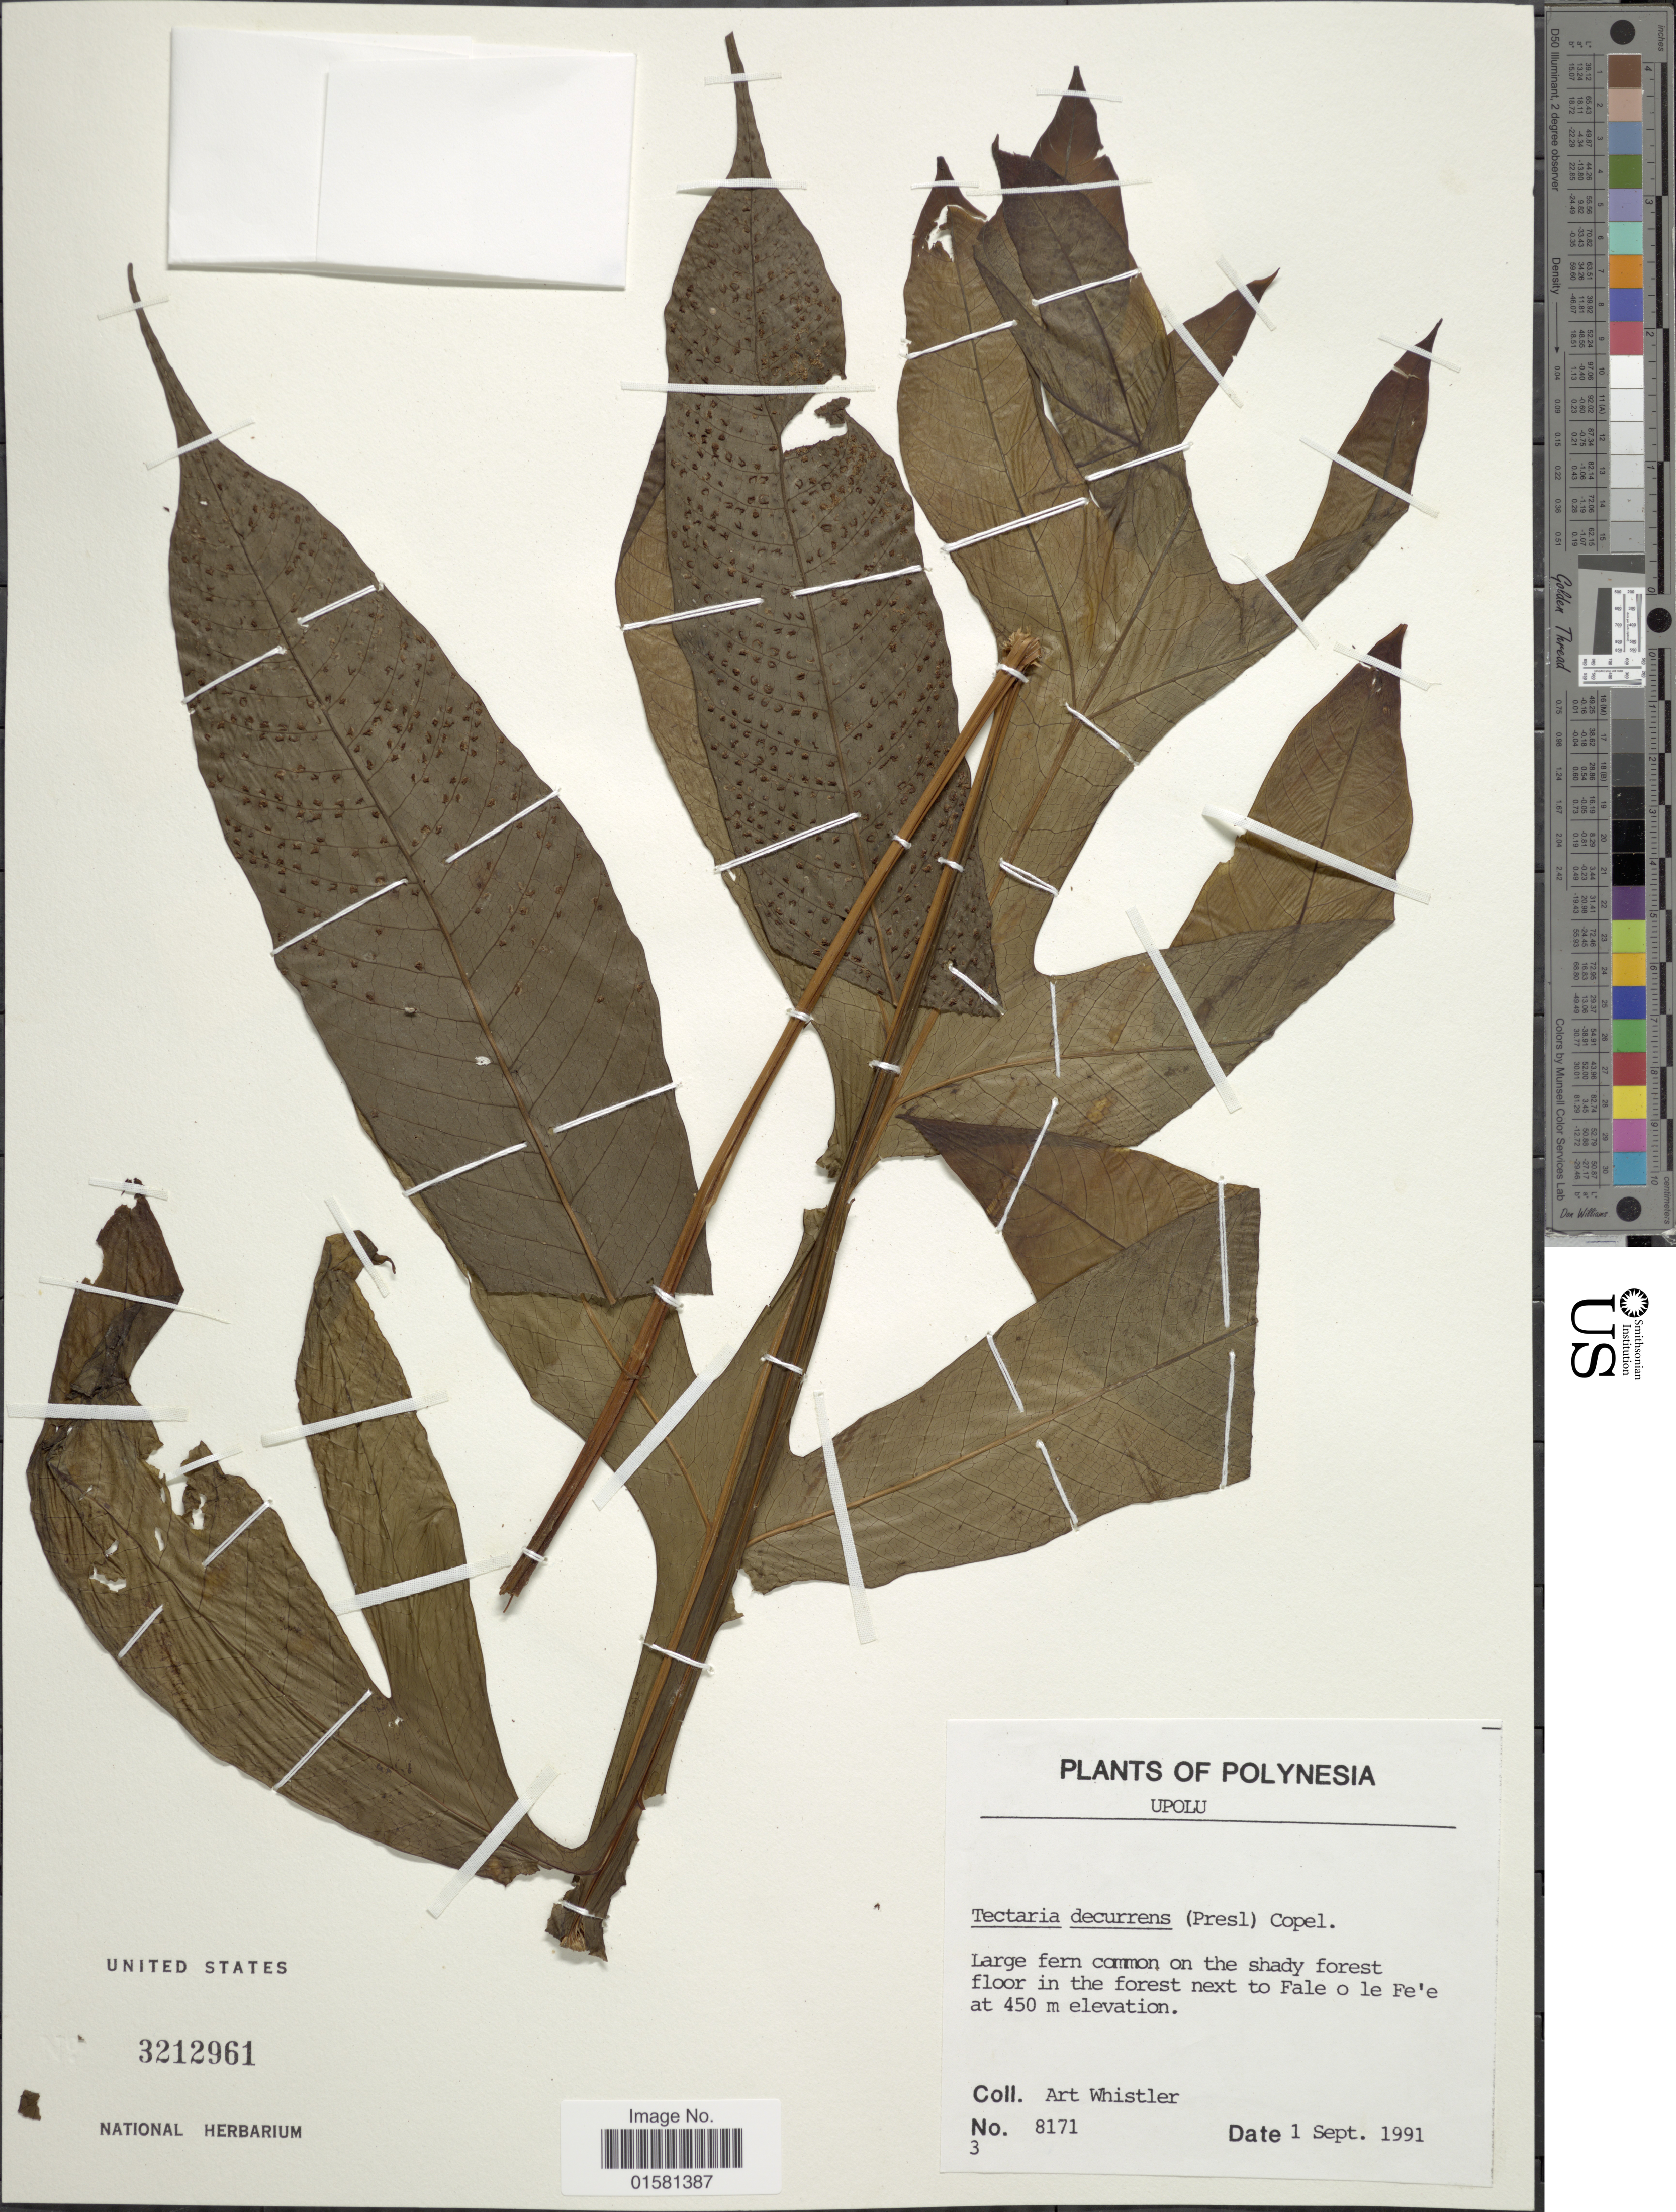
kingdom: Plantae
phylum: Tracheophyta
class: Polypodiopsida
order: Polypodiales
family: Tectariaceae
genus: Tectaria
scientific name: Tectaria decurrens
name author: (Presel.) Copel. in Elmer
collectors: A. Whistler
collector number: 8171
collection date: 1991-09-01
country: Samoa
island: Upolu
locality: Upolu. Large fern common on the shady forest floor in the forest next to Fale o le Fe'e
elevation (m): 450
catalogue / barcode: US 3212961